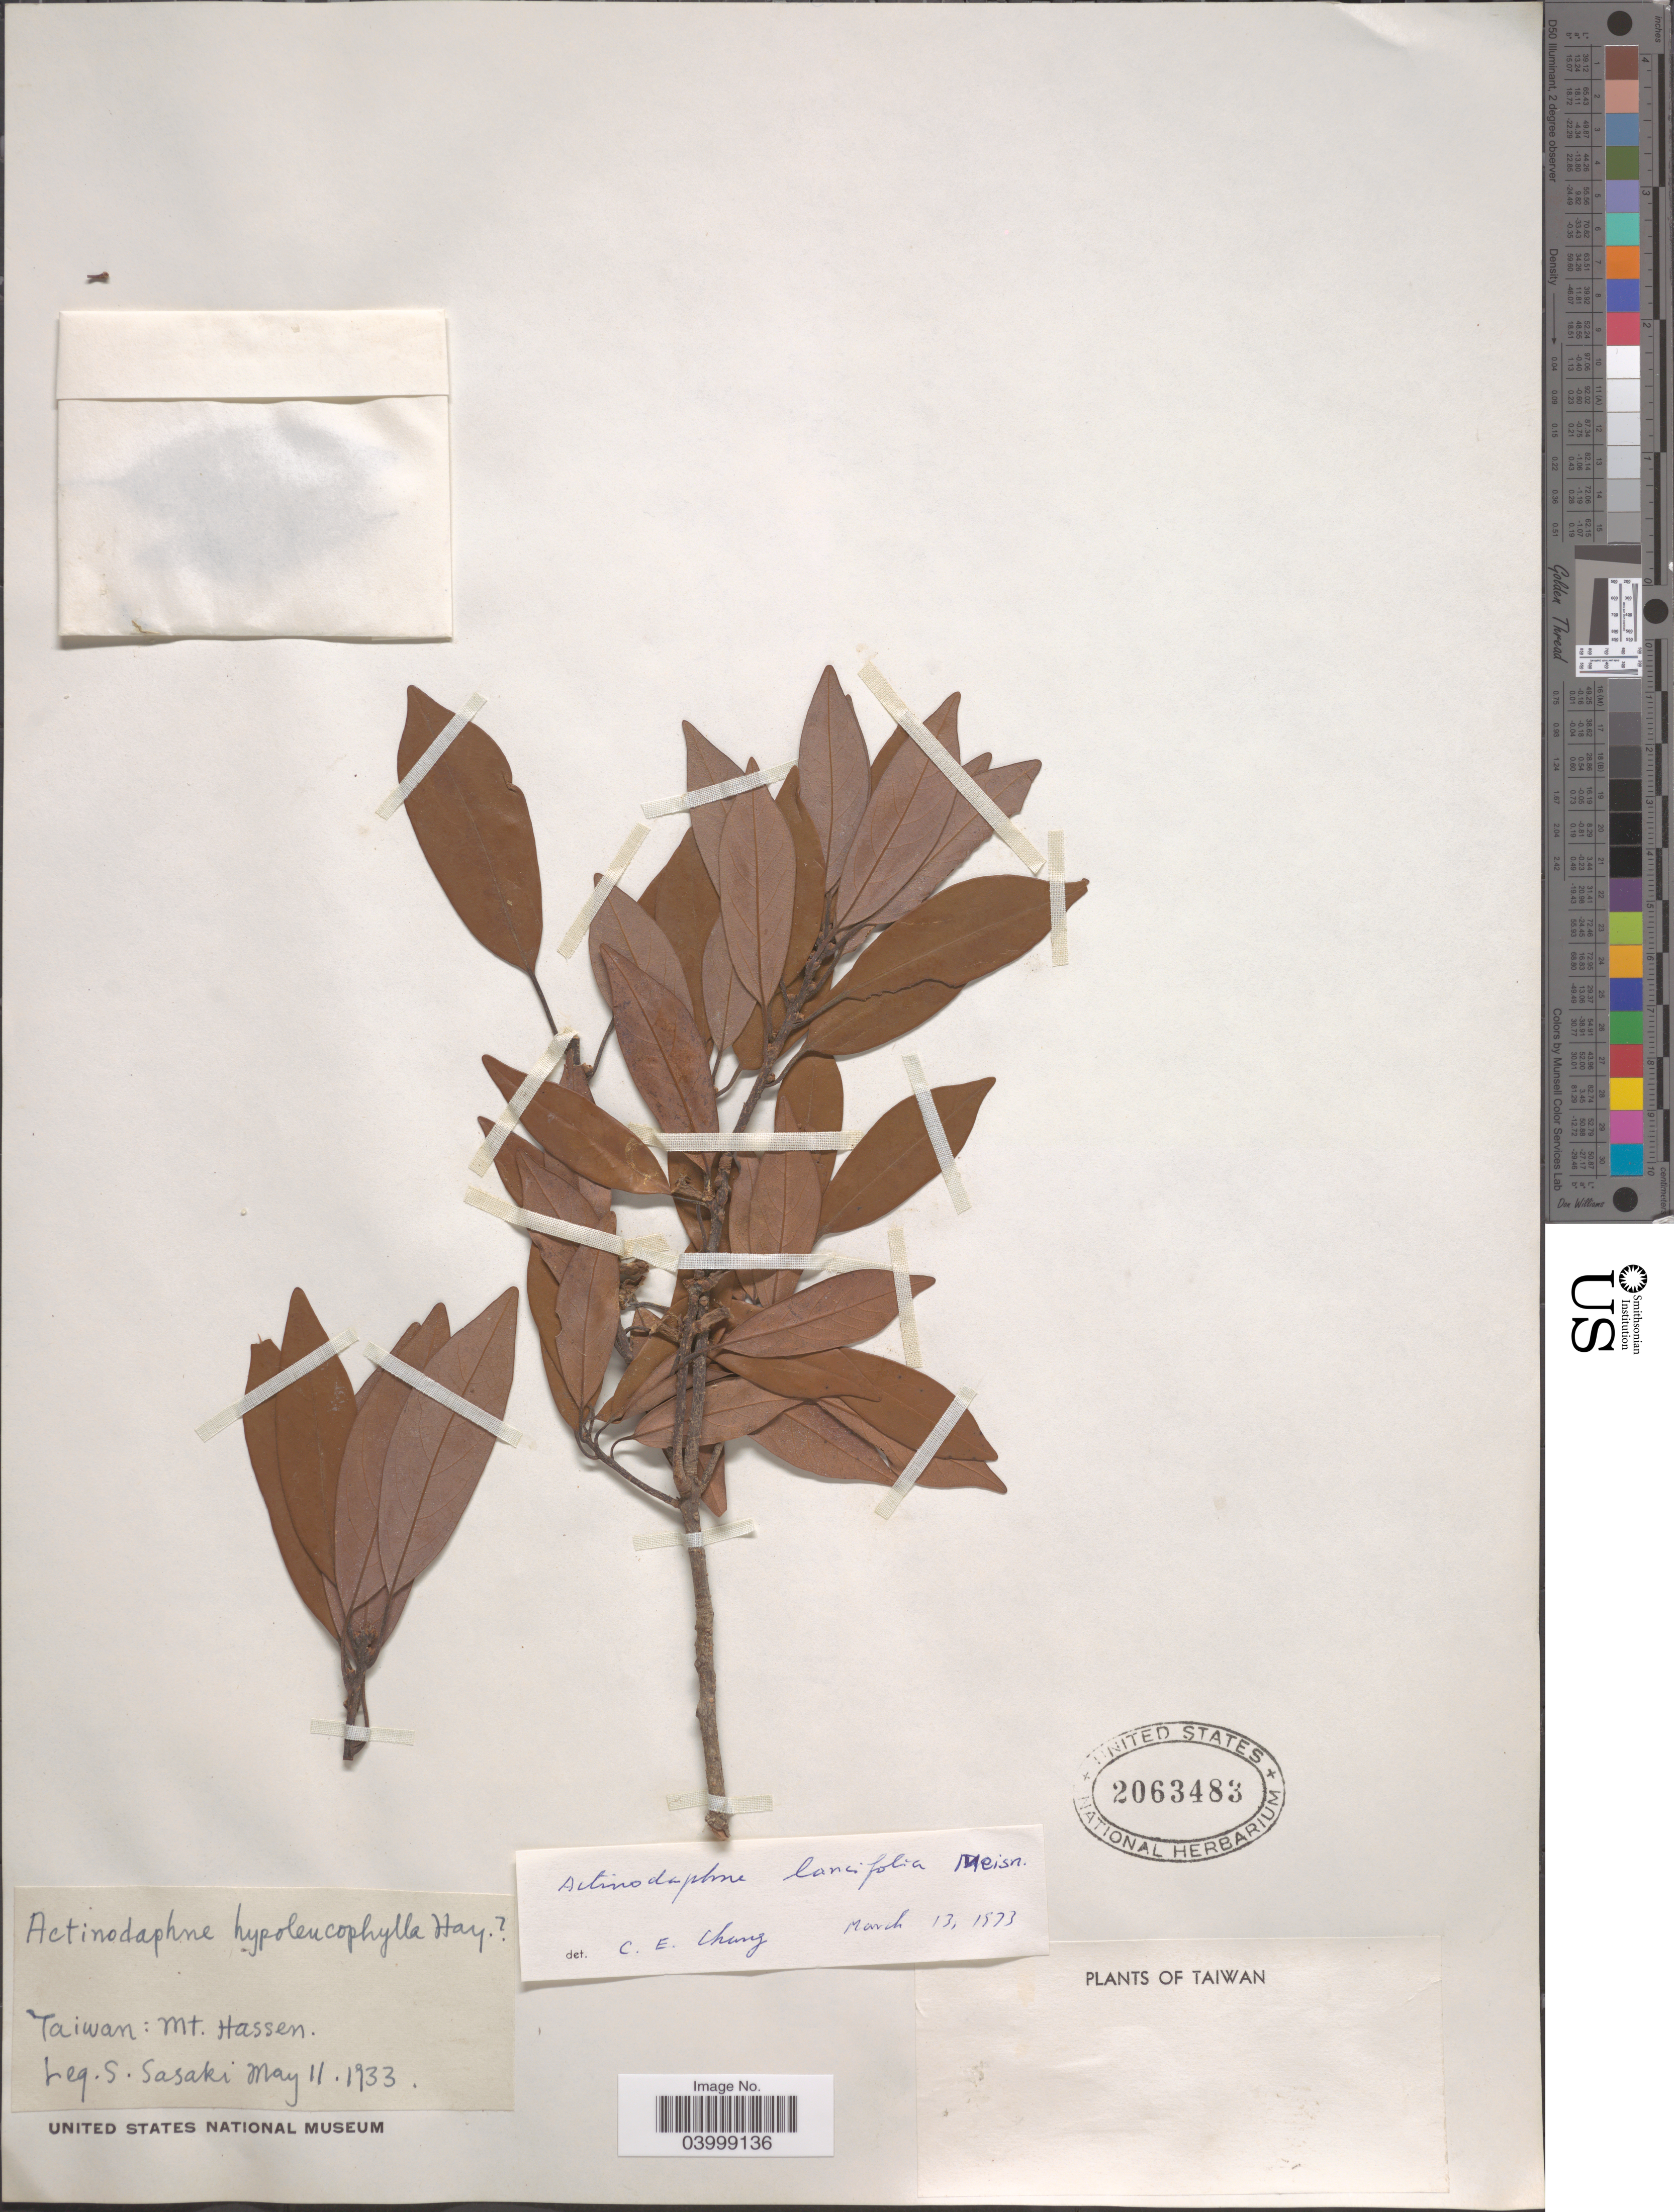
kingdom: Plantae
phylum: Tracheophyta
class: Magnoliopsida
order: Laurales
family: Lauraceae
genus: Actinodaphne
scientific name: Actinodaphne hypoleucophylla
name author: Hayata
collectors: S. Sasaki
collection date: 1933-05-11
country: Taiwan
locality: Mt. Hassen.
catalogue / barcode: US 2063483